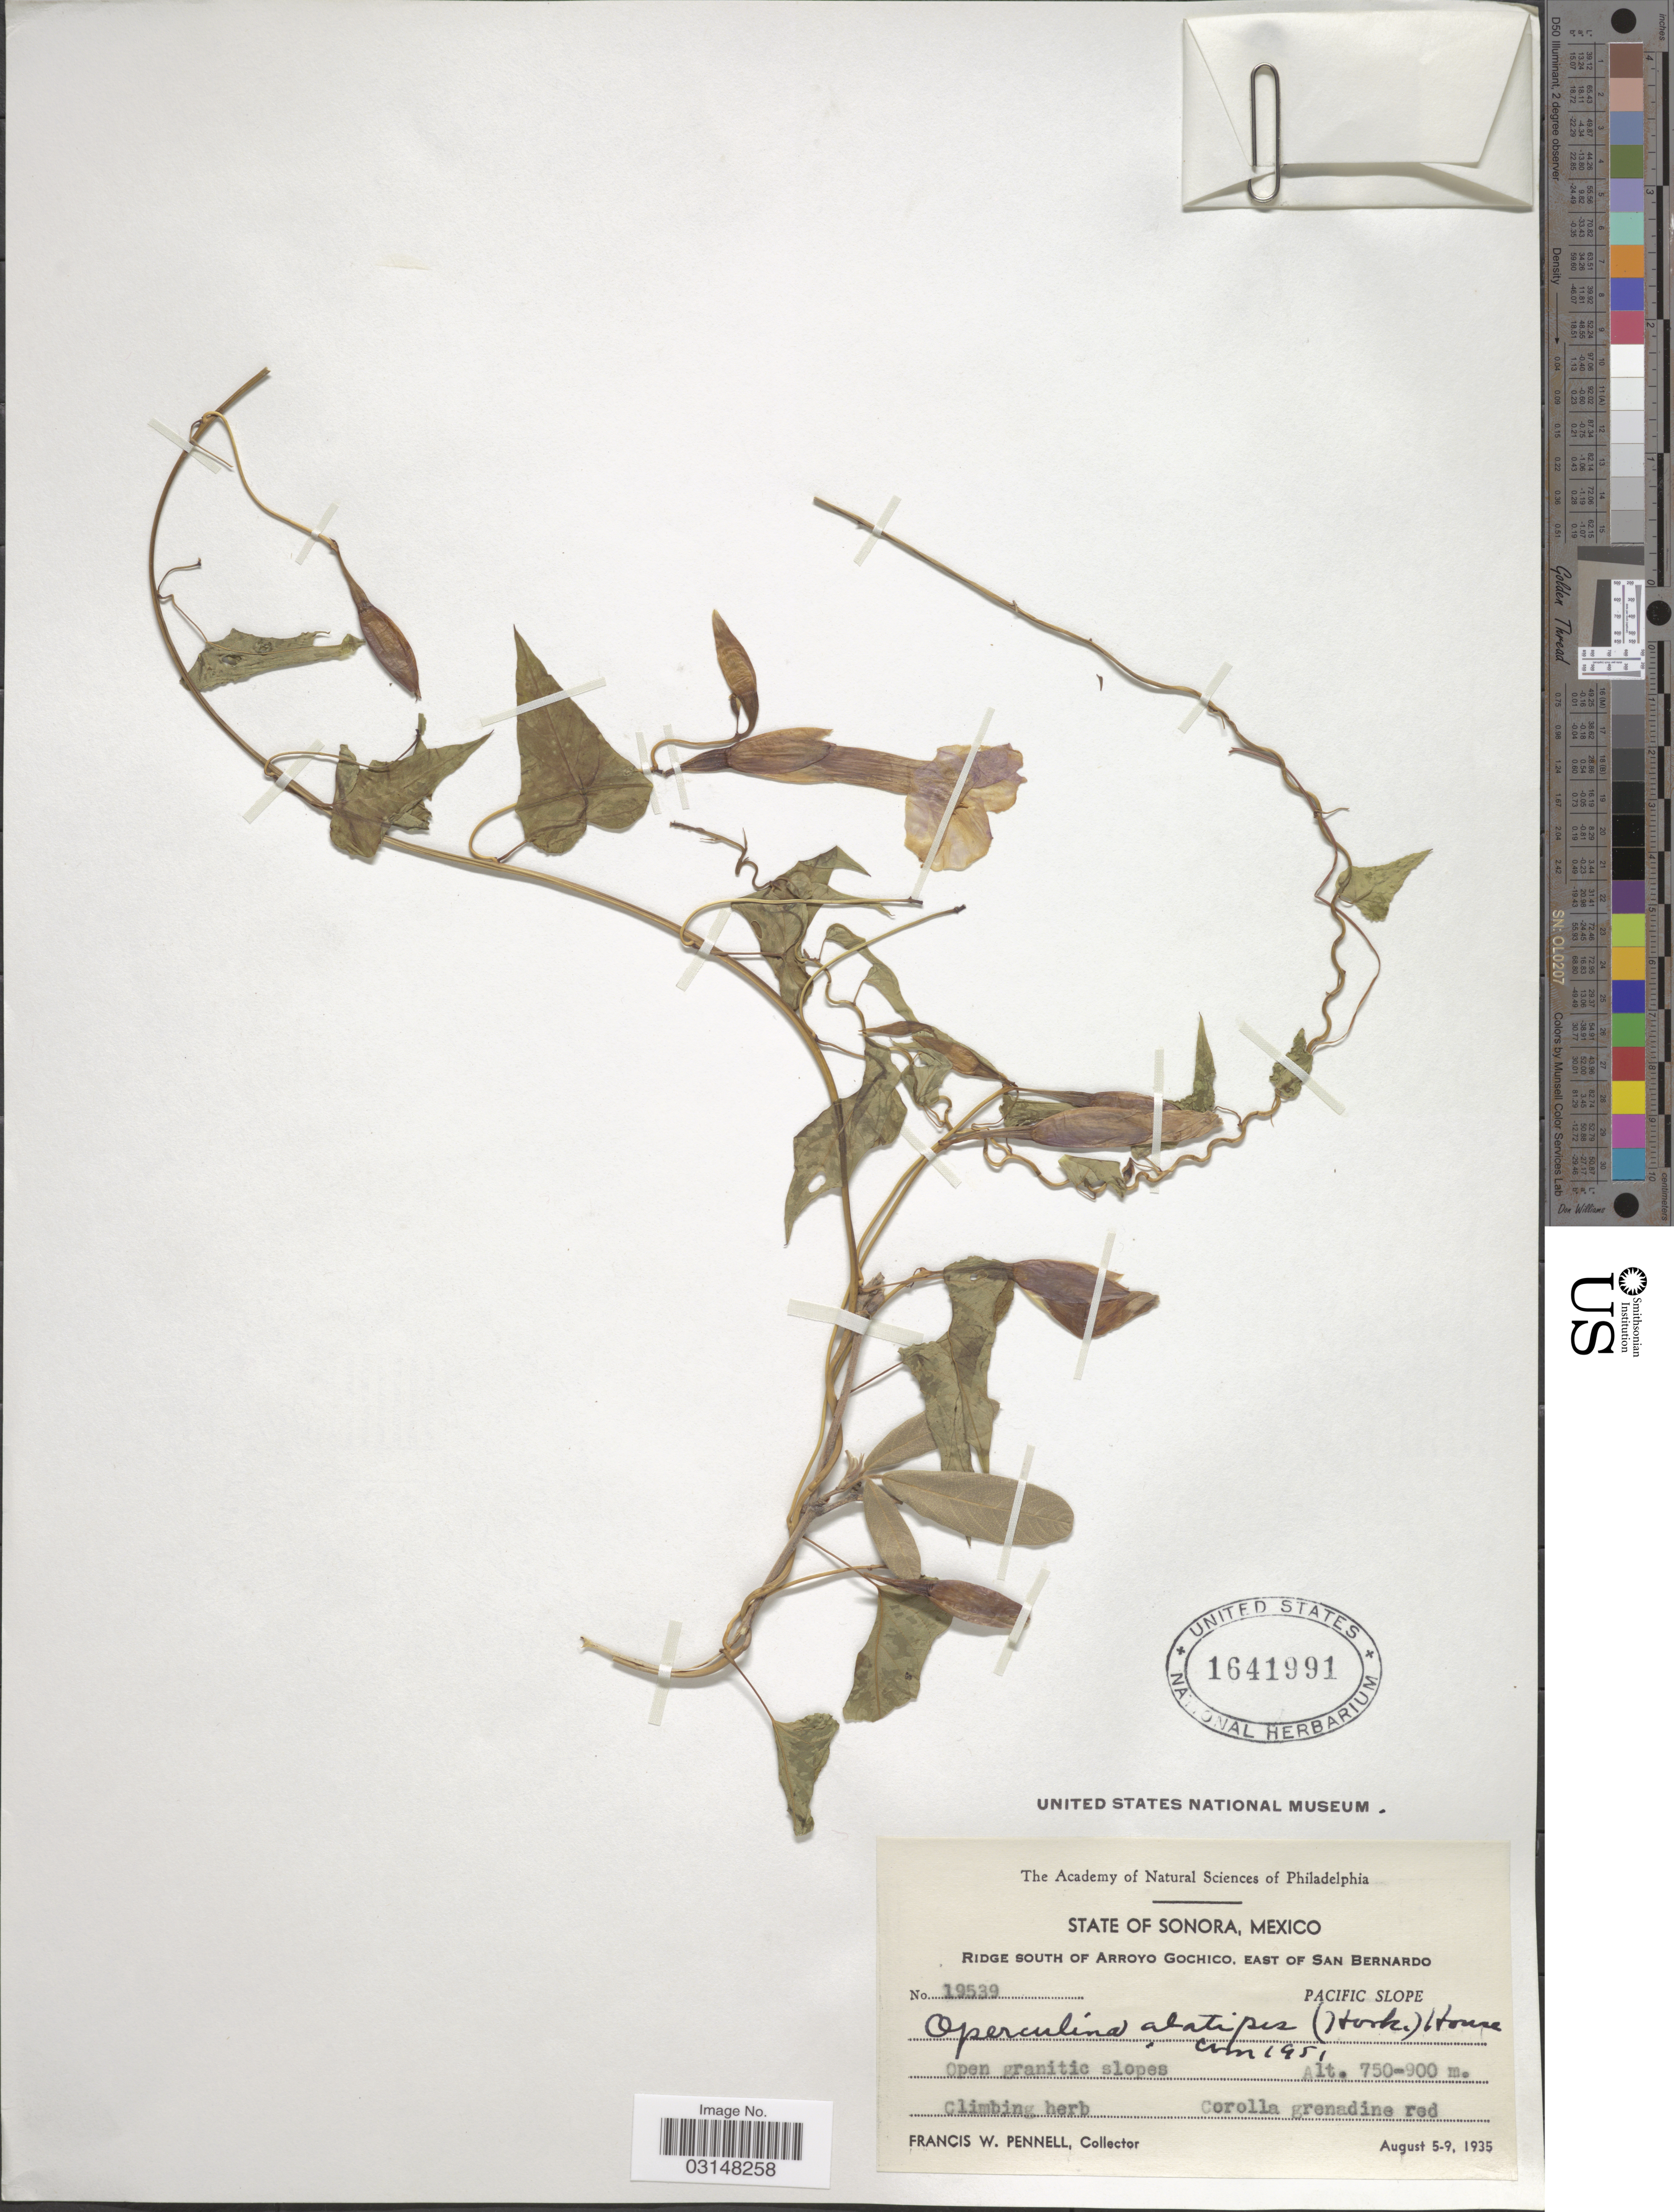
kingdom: Plantae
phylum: Tracheophyta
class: Magnoliopsida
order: Solanales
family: Convolvulaceae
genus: Operculina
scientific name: Operculina pteripes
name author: (G. Don) O'Donell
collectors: F. W. Pennell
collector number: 19539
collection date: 1935-08-05/1935-08-09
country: Mexico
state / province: Sonora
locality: Ridge south of Arroyo Gochico, East of San Bernardo. Pacific Slope.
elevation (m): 750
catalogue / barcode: US 1641991